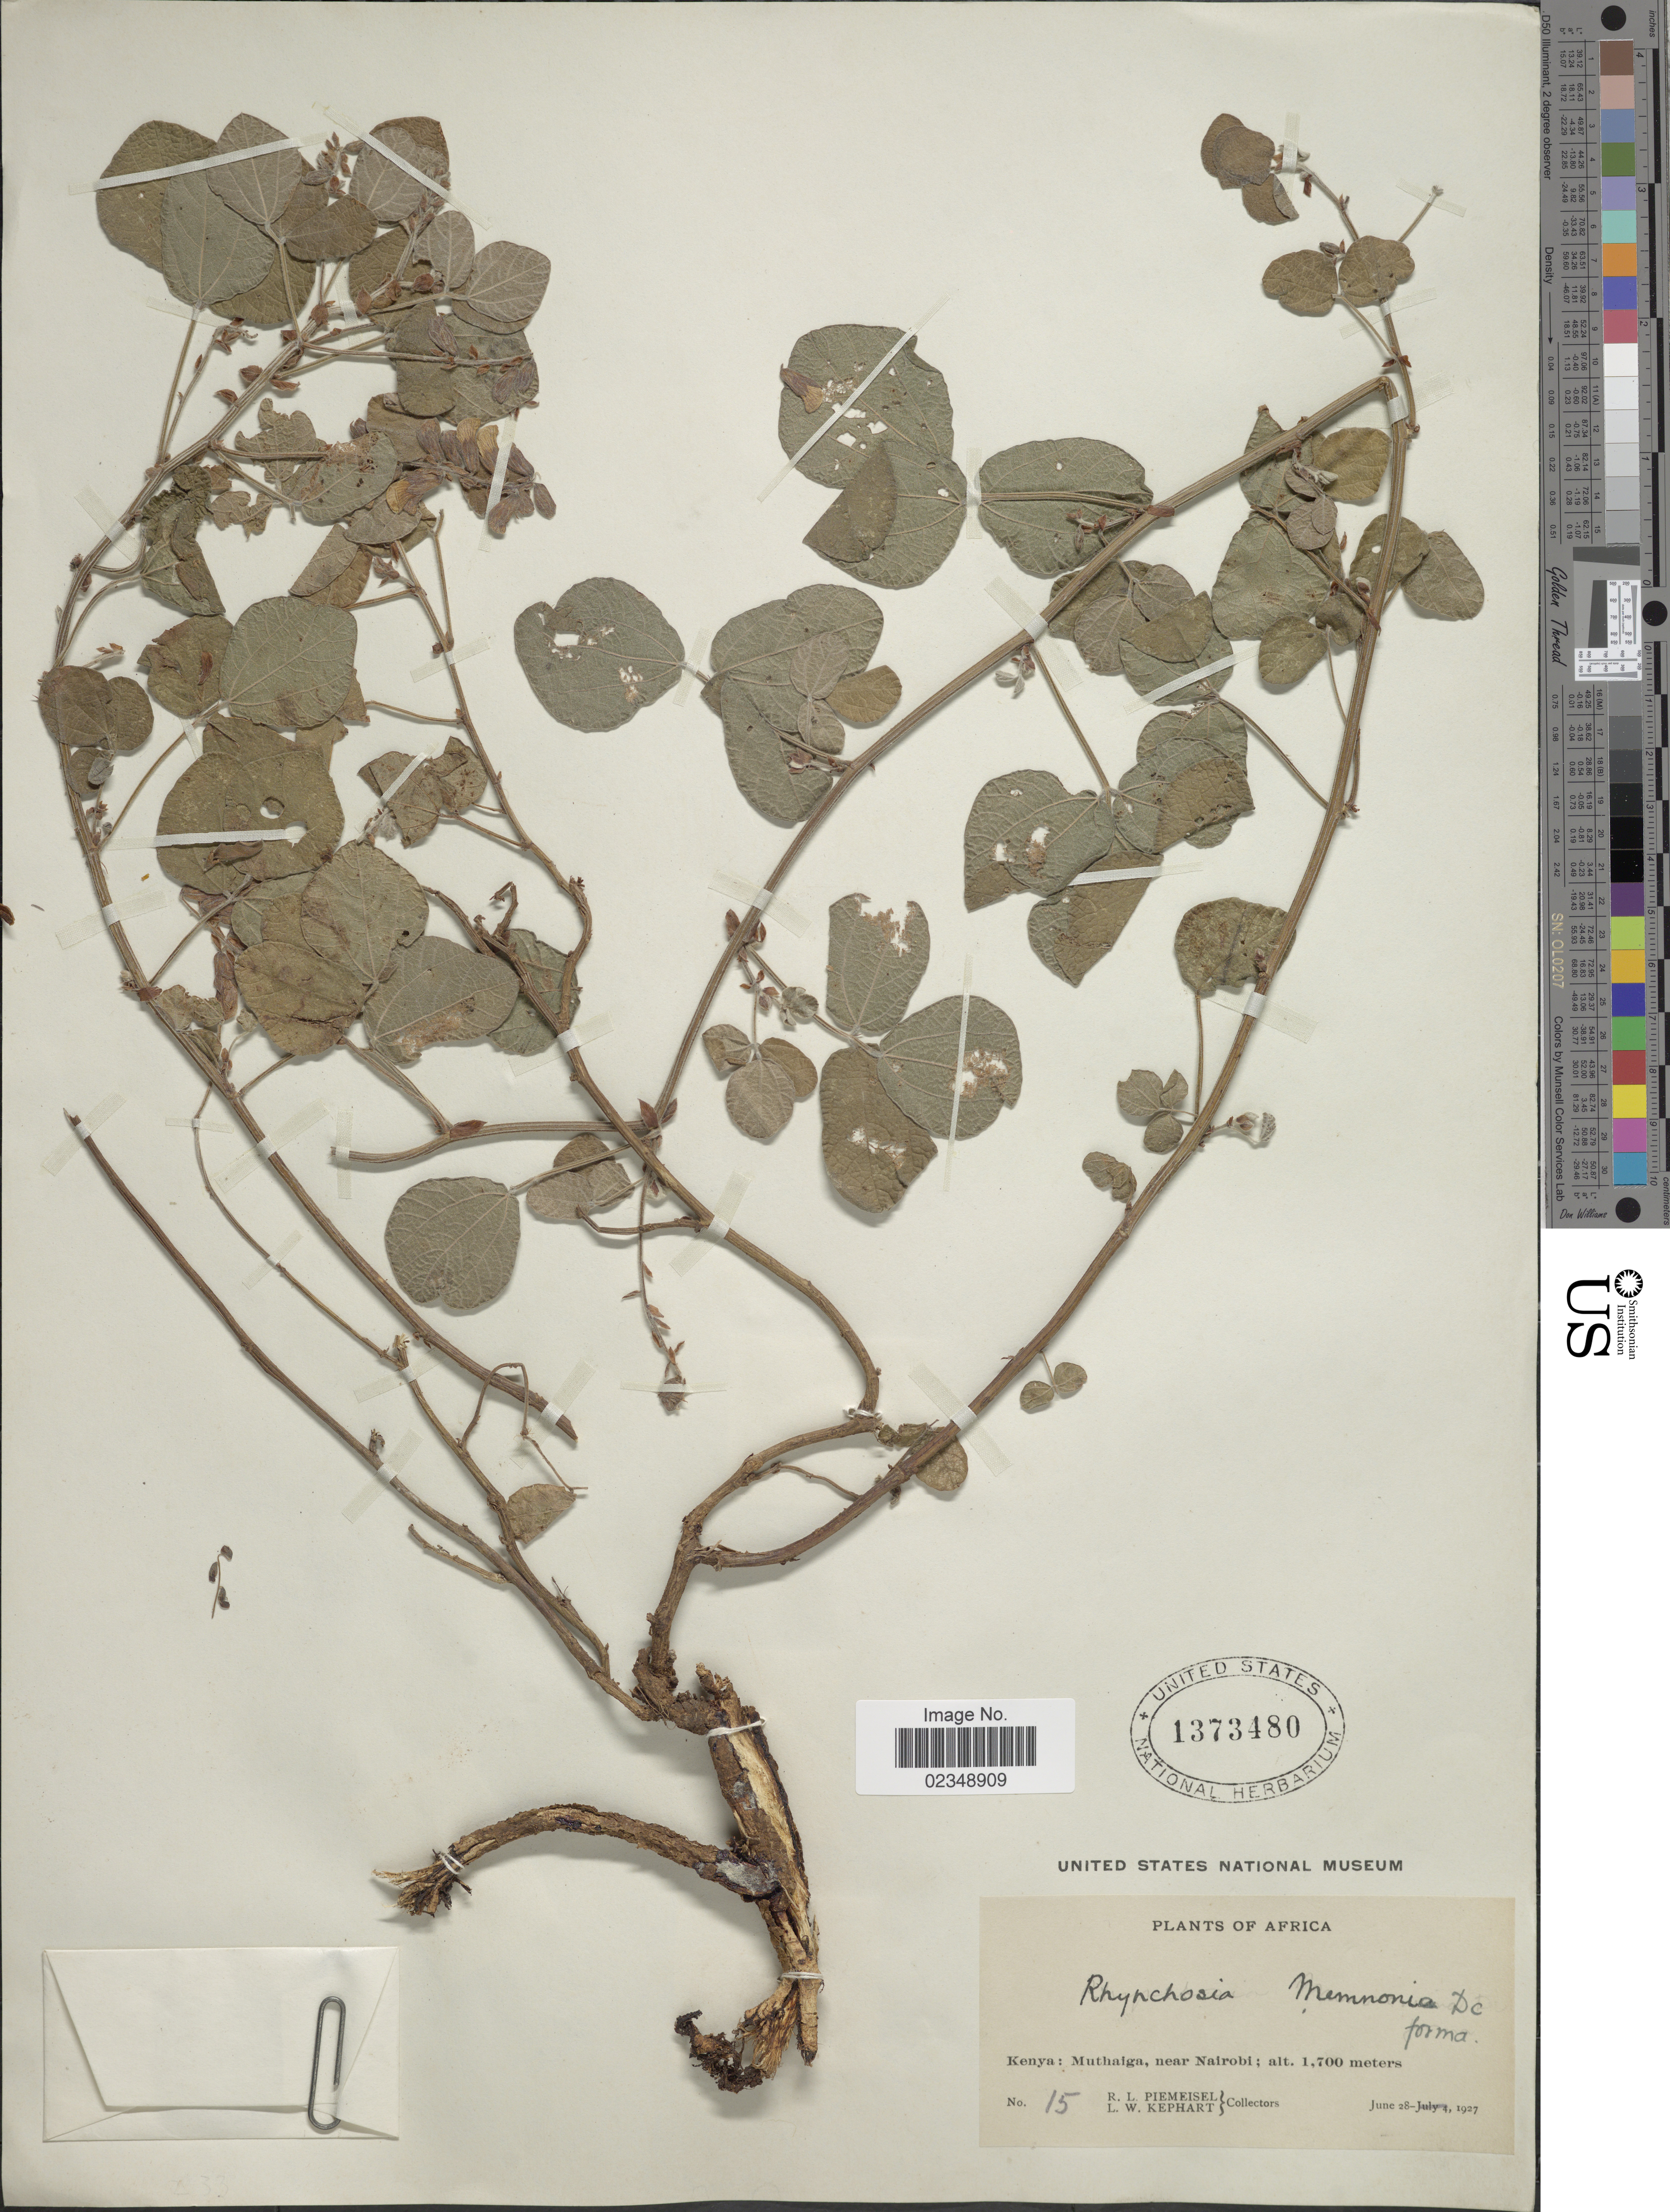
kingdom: Plantae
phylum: Tracheophyta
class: Magnoliopsida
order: Fabales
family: Fabaceae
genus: Rhynchosia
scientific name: Rhynchosia memnonia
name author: (Delile) DC.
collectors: R. L. Piemeisel & L. W. Kephart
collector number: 15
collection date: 1927-06-28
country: Kenya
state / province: Nairobi Area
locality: Kenya: Muthaiga, near Nairobi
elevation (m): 1700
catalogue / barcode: US 1373480